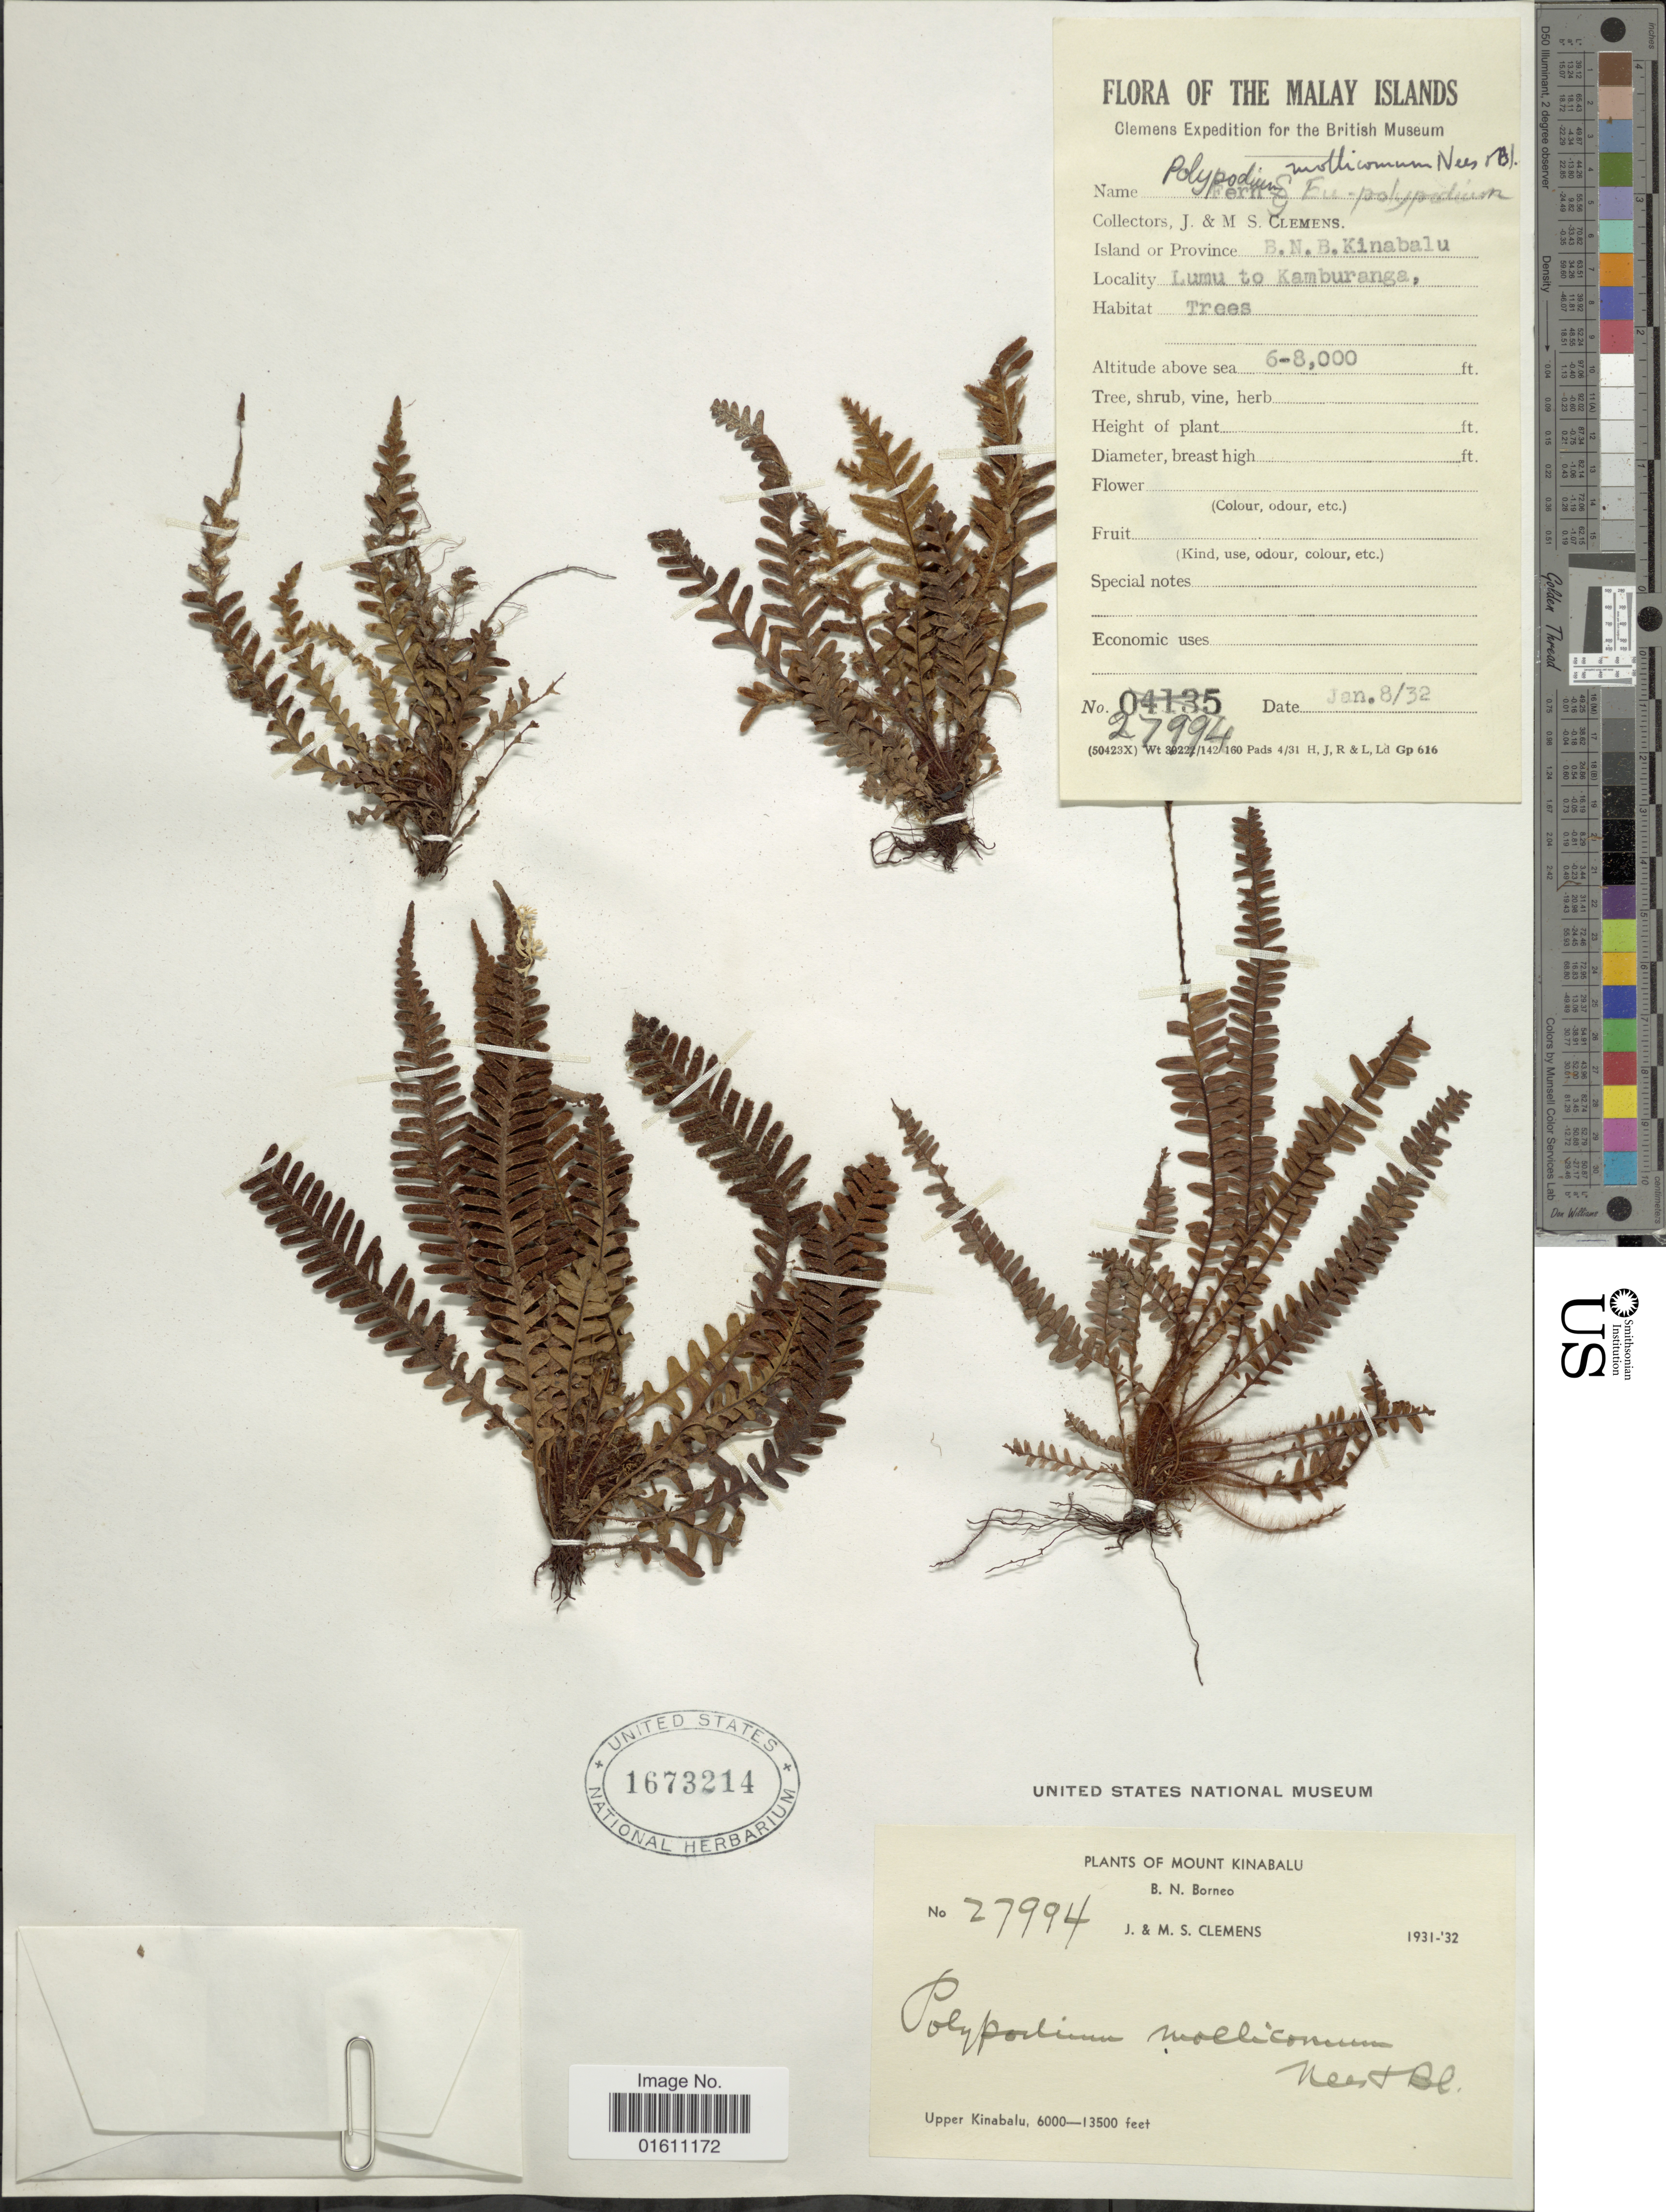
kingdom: Plantae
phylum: Tracheophyta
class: Polypodiopsida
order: Polypodiales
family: Polypodiaceae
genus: Dasygrammitis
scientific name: Dasygrammitis mollicoma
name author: (Nees & Blume) Parris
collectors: J. Clemens & M. S. Clemens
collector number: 27994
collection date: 1932-01-08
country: Malaysia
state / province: Sabah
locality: Mount Kinabalu, B.N. Borneo, Upper Kinabalu. The Malay Islands, Lumu to Kamburanga.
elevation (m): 1829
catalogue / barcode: US 1673214